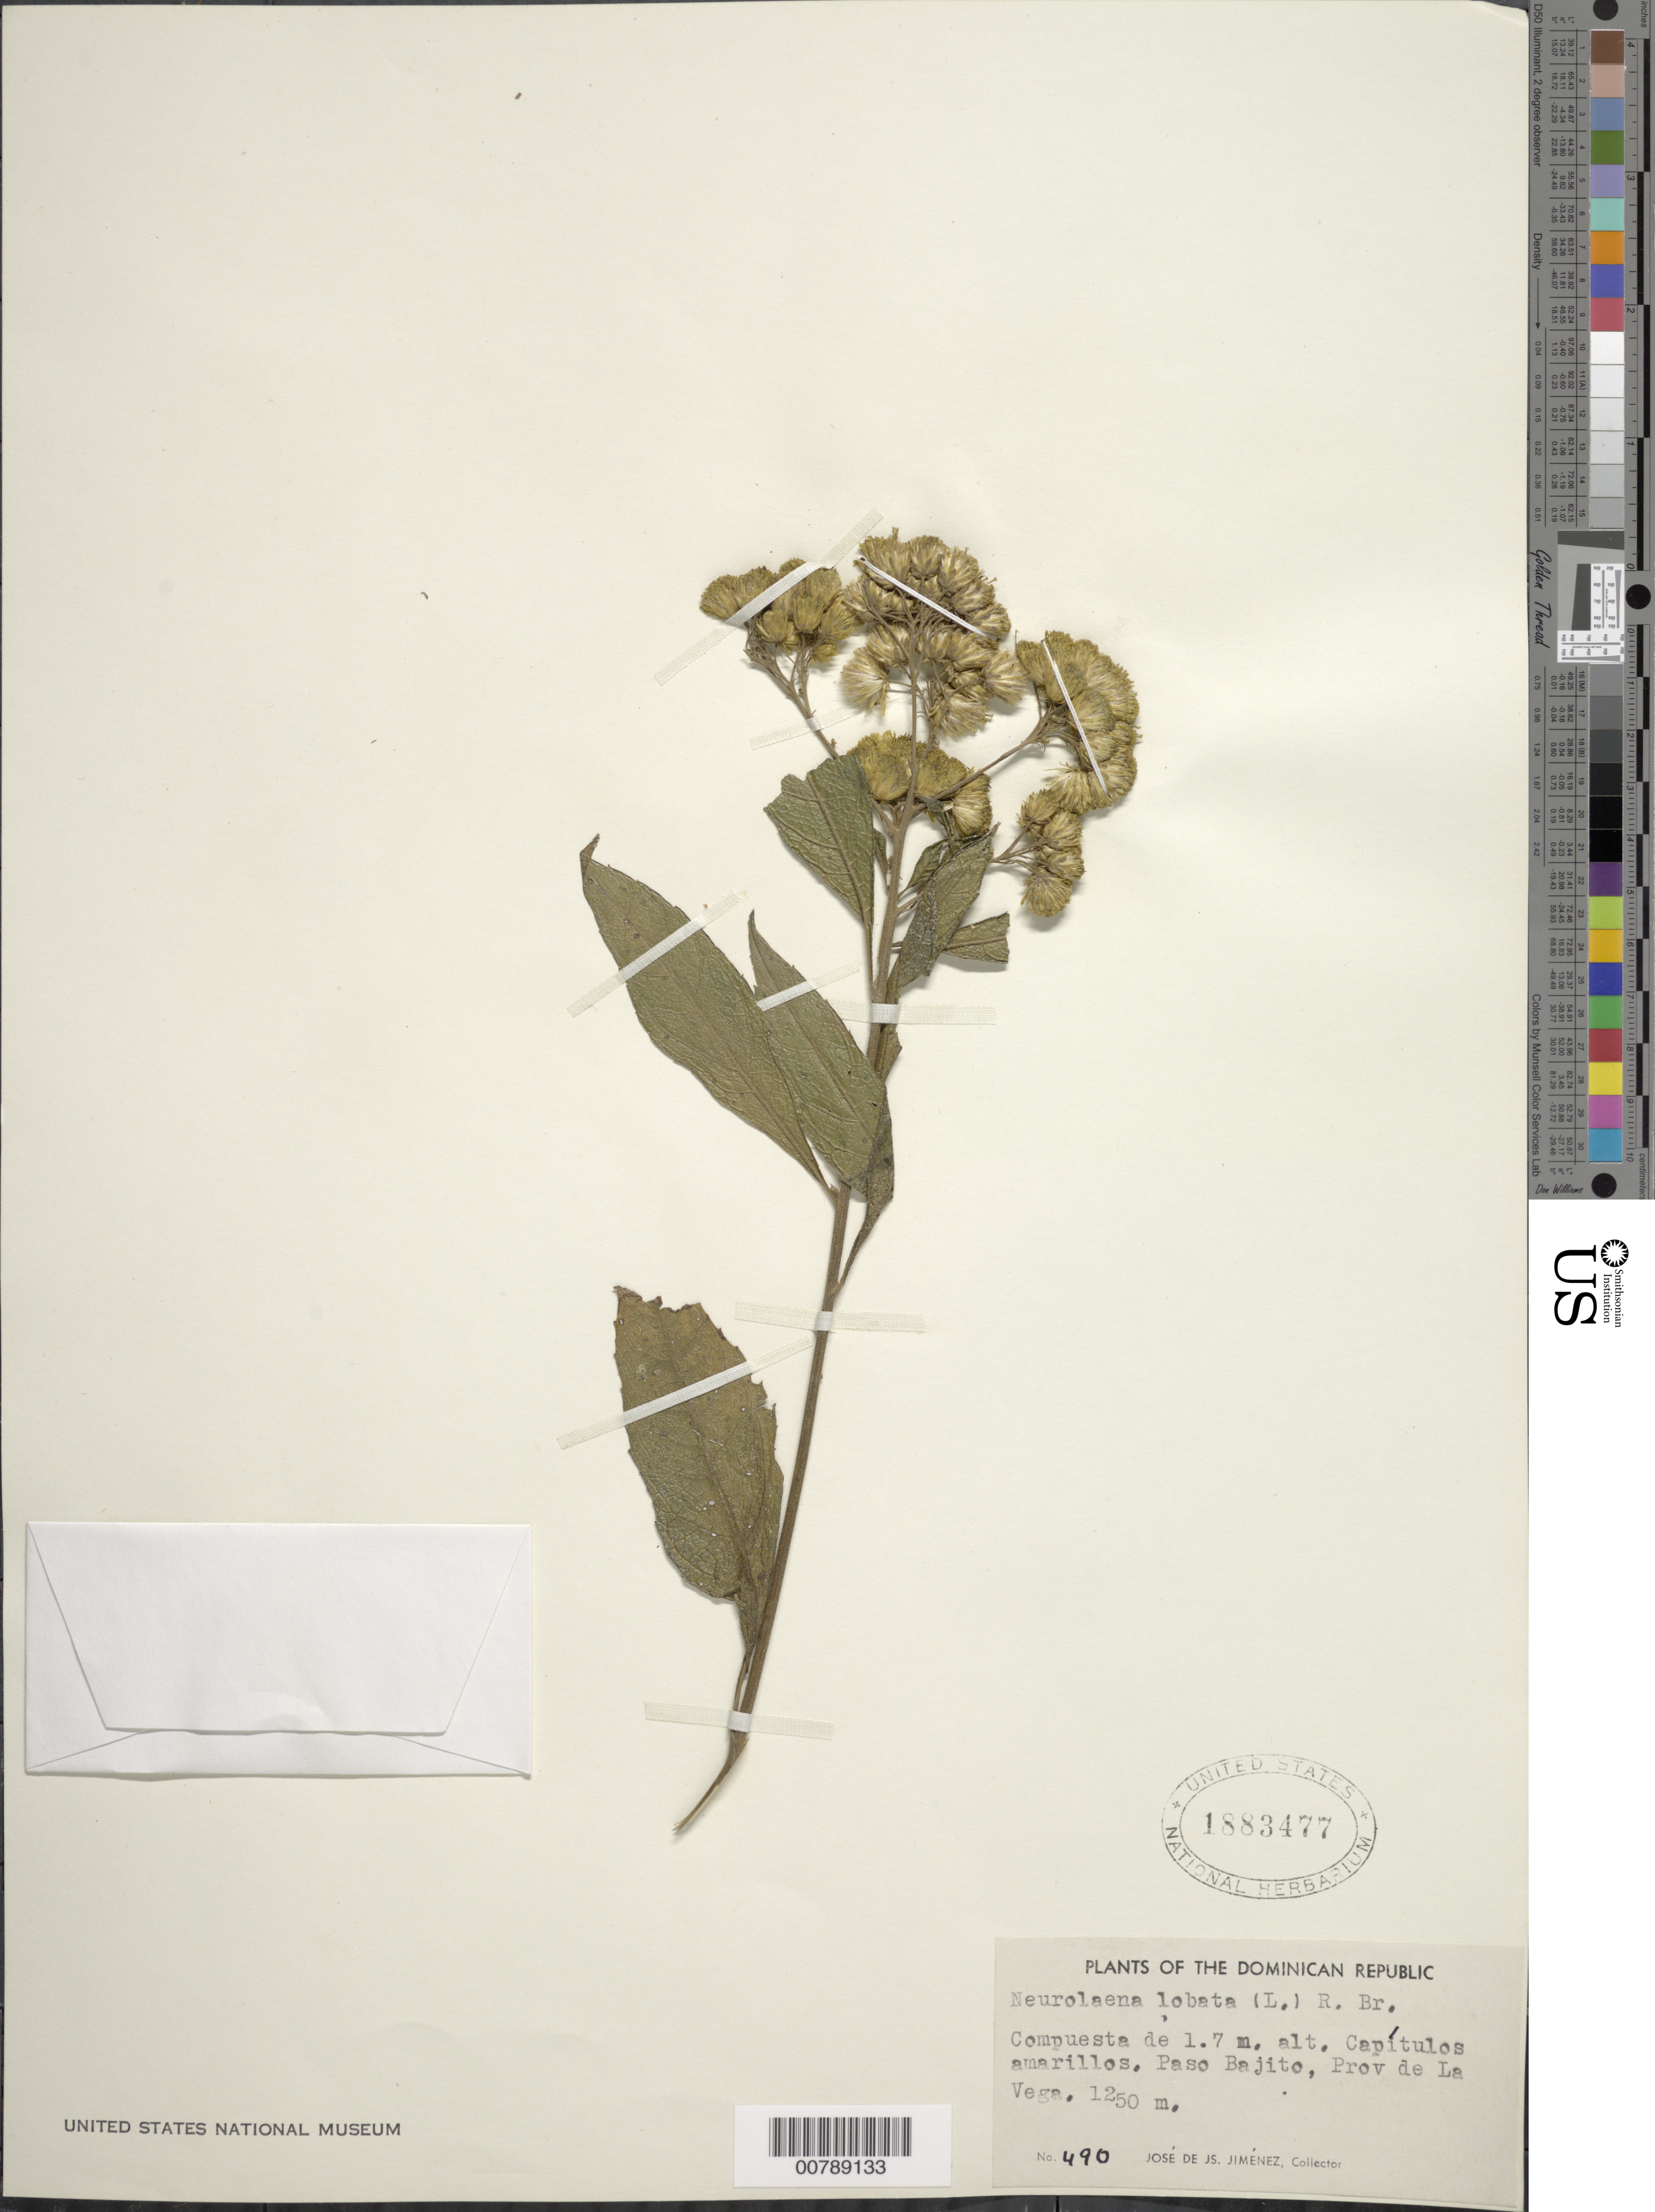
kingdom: Plantae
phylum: Tracheophyta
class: Magnoliopsida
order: Asterales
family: Asteraceae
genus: Neurolaena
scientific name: Neurolaena lobata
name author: (L.) R. Br. ex Cass.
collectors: J. J. Jiménez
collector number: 490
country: Dominican Republic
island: Hispaniola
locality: Paso Bajito, Provincia de La Vega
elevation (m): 1250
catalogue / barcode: US 1883477